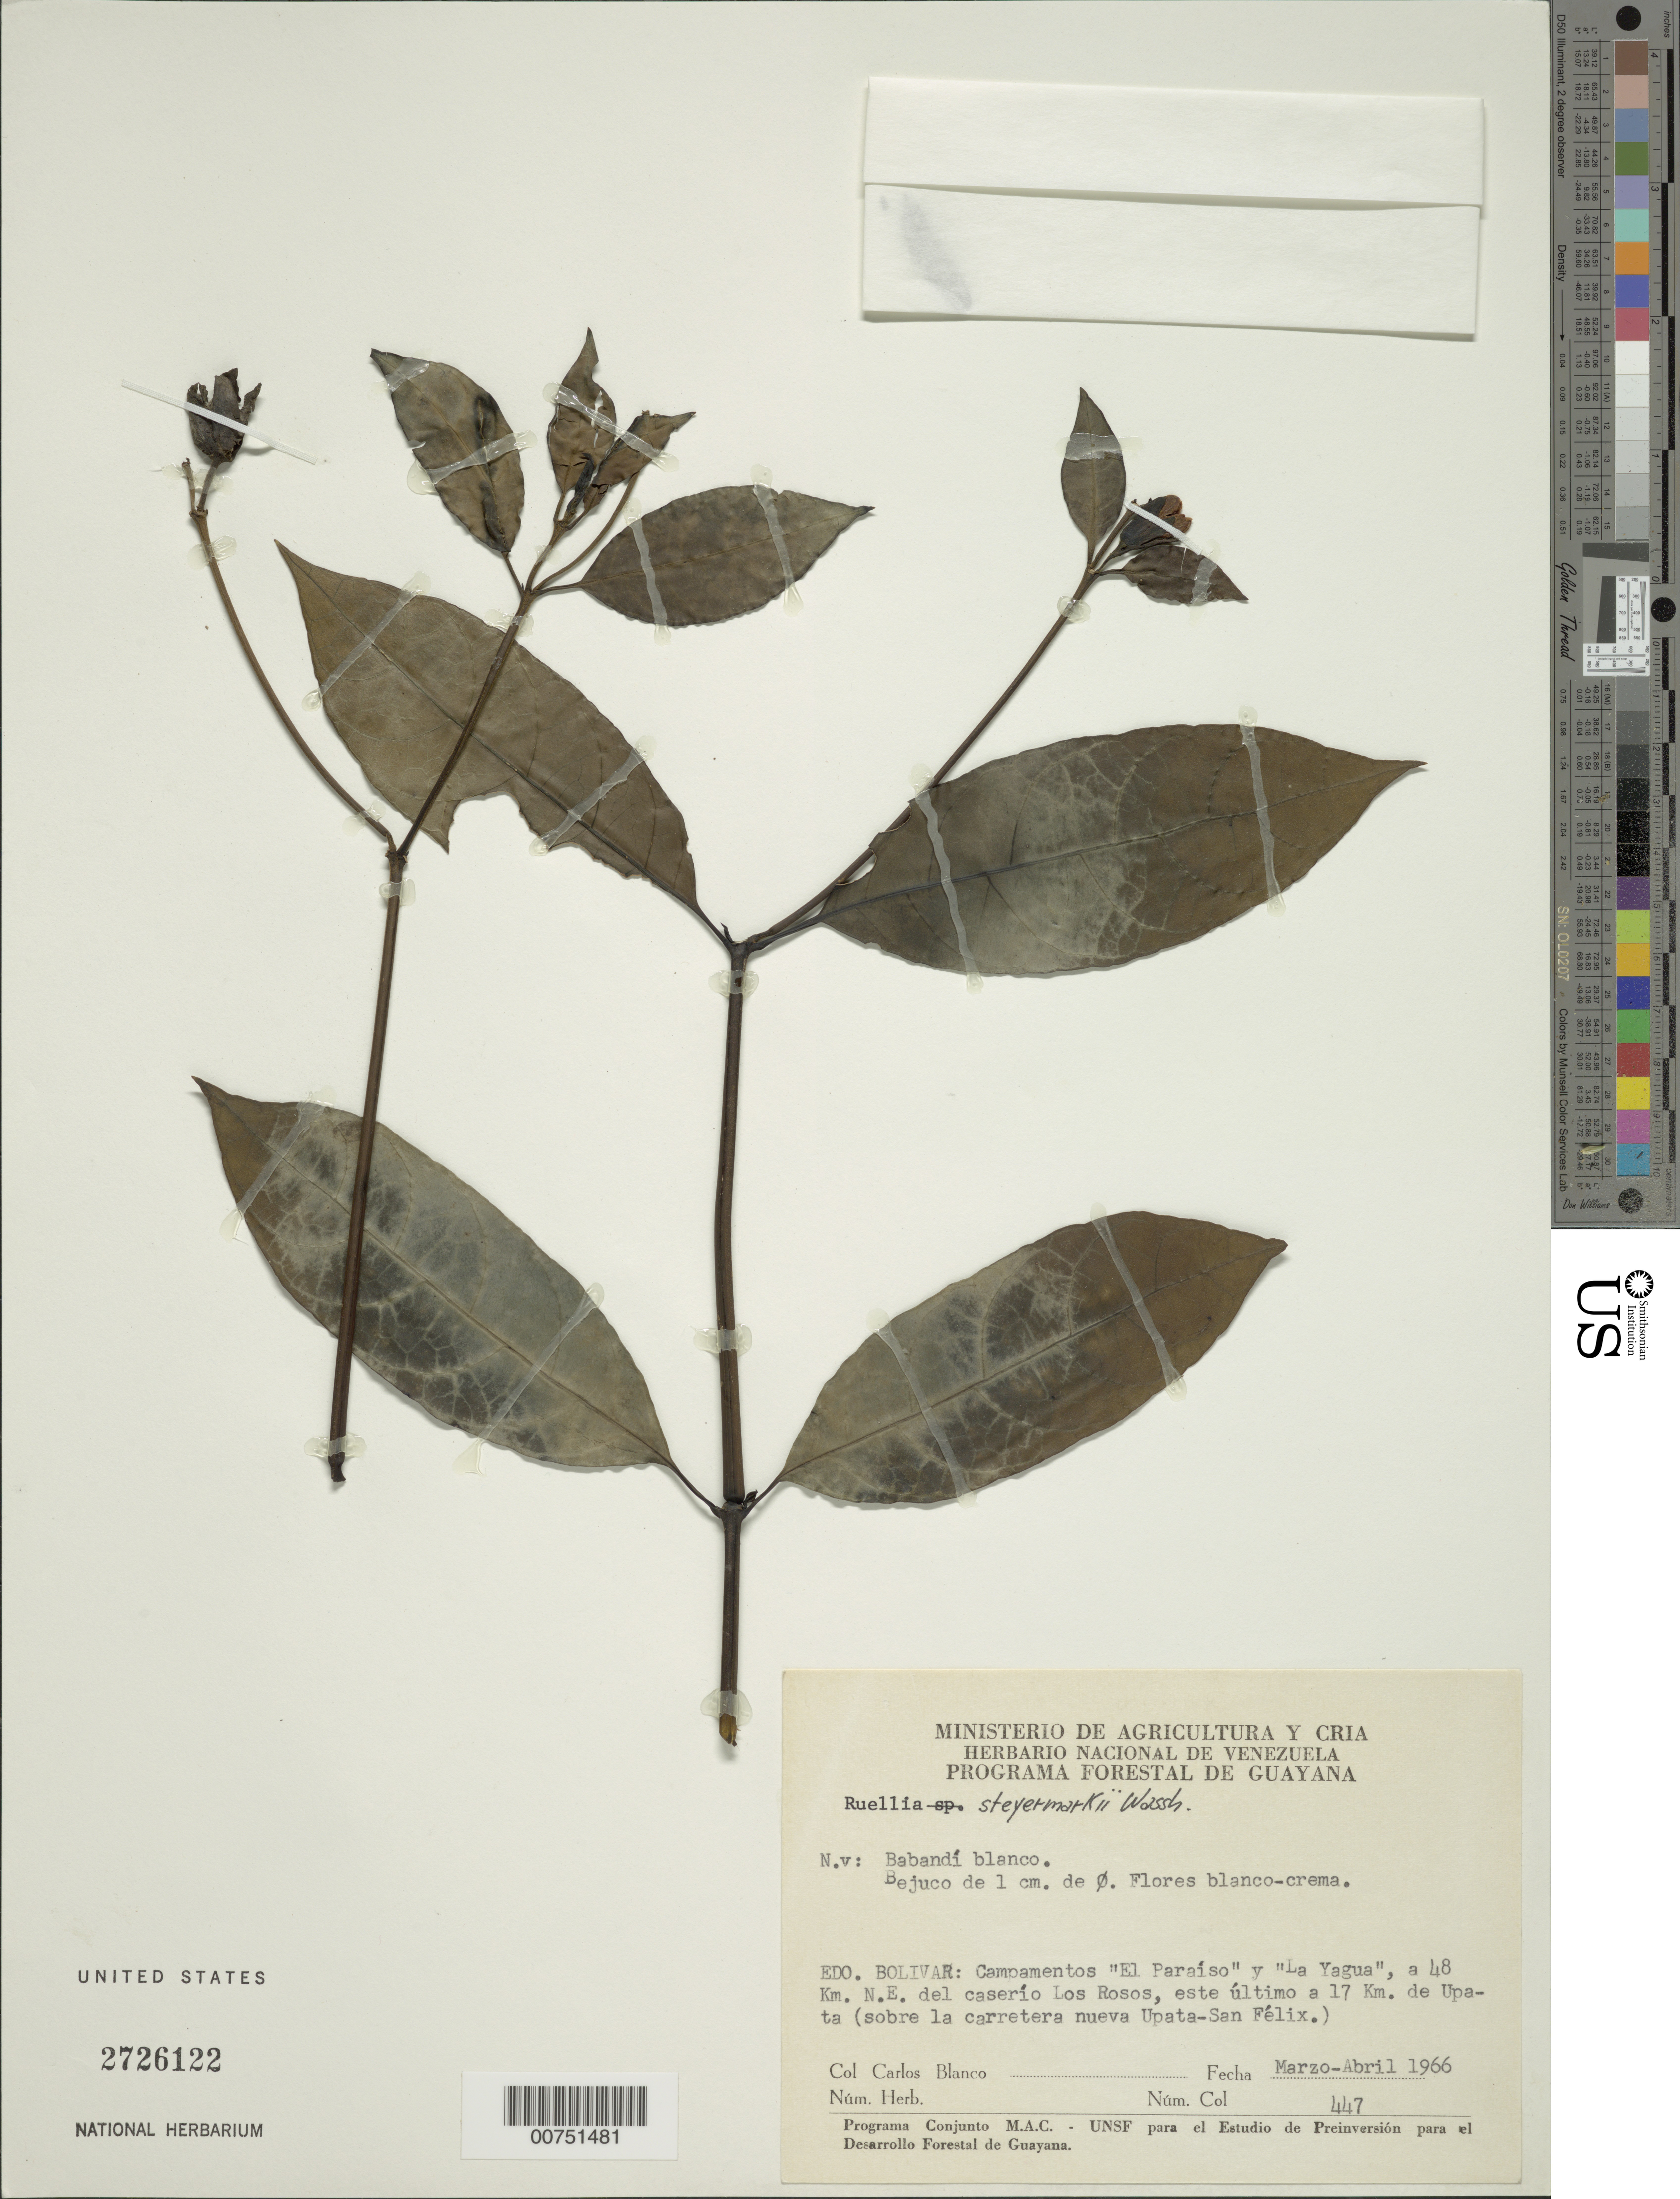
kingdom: Plantae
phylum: Tracheophyta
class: Magnoliopsida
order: Lamiales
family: Acanthaceae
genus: Ruellia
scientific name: Ruellia steyermarkii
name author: Wassh.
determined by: Wasshausen, Dieter C., (BOT), Smithsonian Institution - National Museum of Natural History (UNITED STATES)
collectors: C. A. Blanco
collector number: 447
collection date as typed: Mar-66 to Apr-66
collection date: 1966-03/1966-04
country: Venezuela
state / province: Bolívar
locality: Campamentos "El Paraiso" y "La Yagua", a 48 km NE del caserío Los Rosos, este ultimo a 17 km de Upata (sobre la carretera nueva Upata-San Felix)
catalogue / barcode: US 2726122